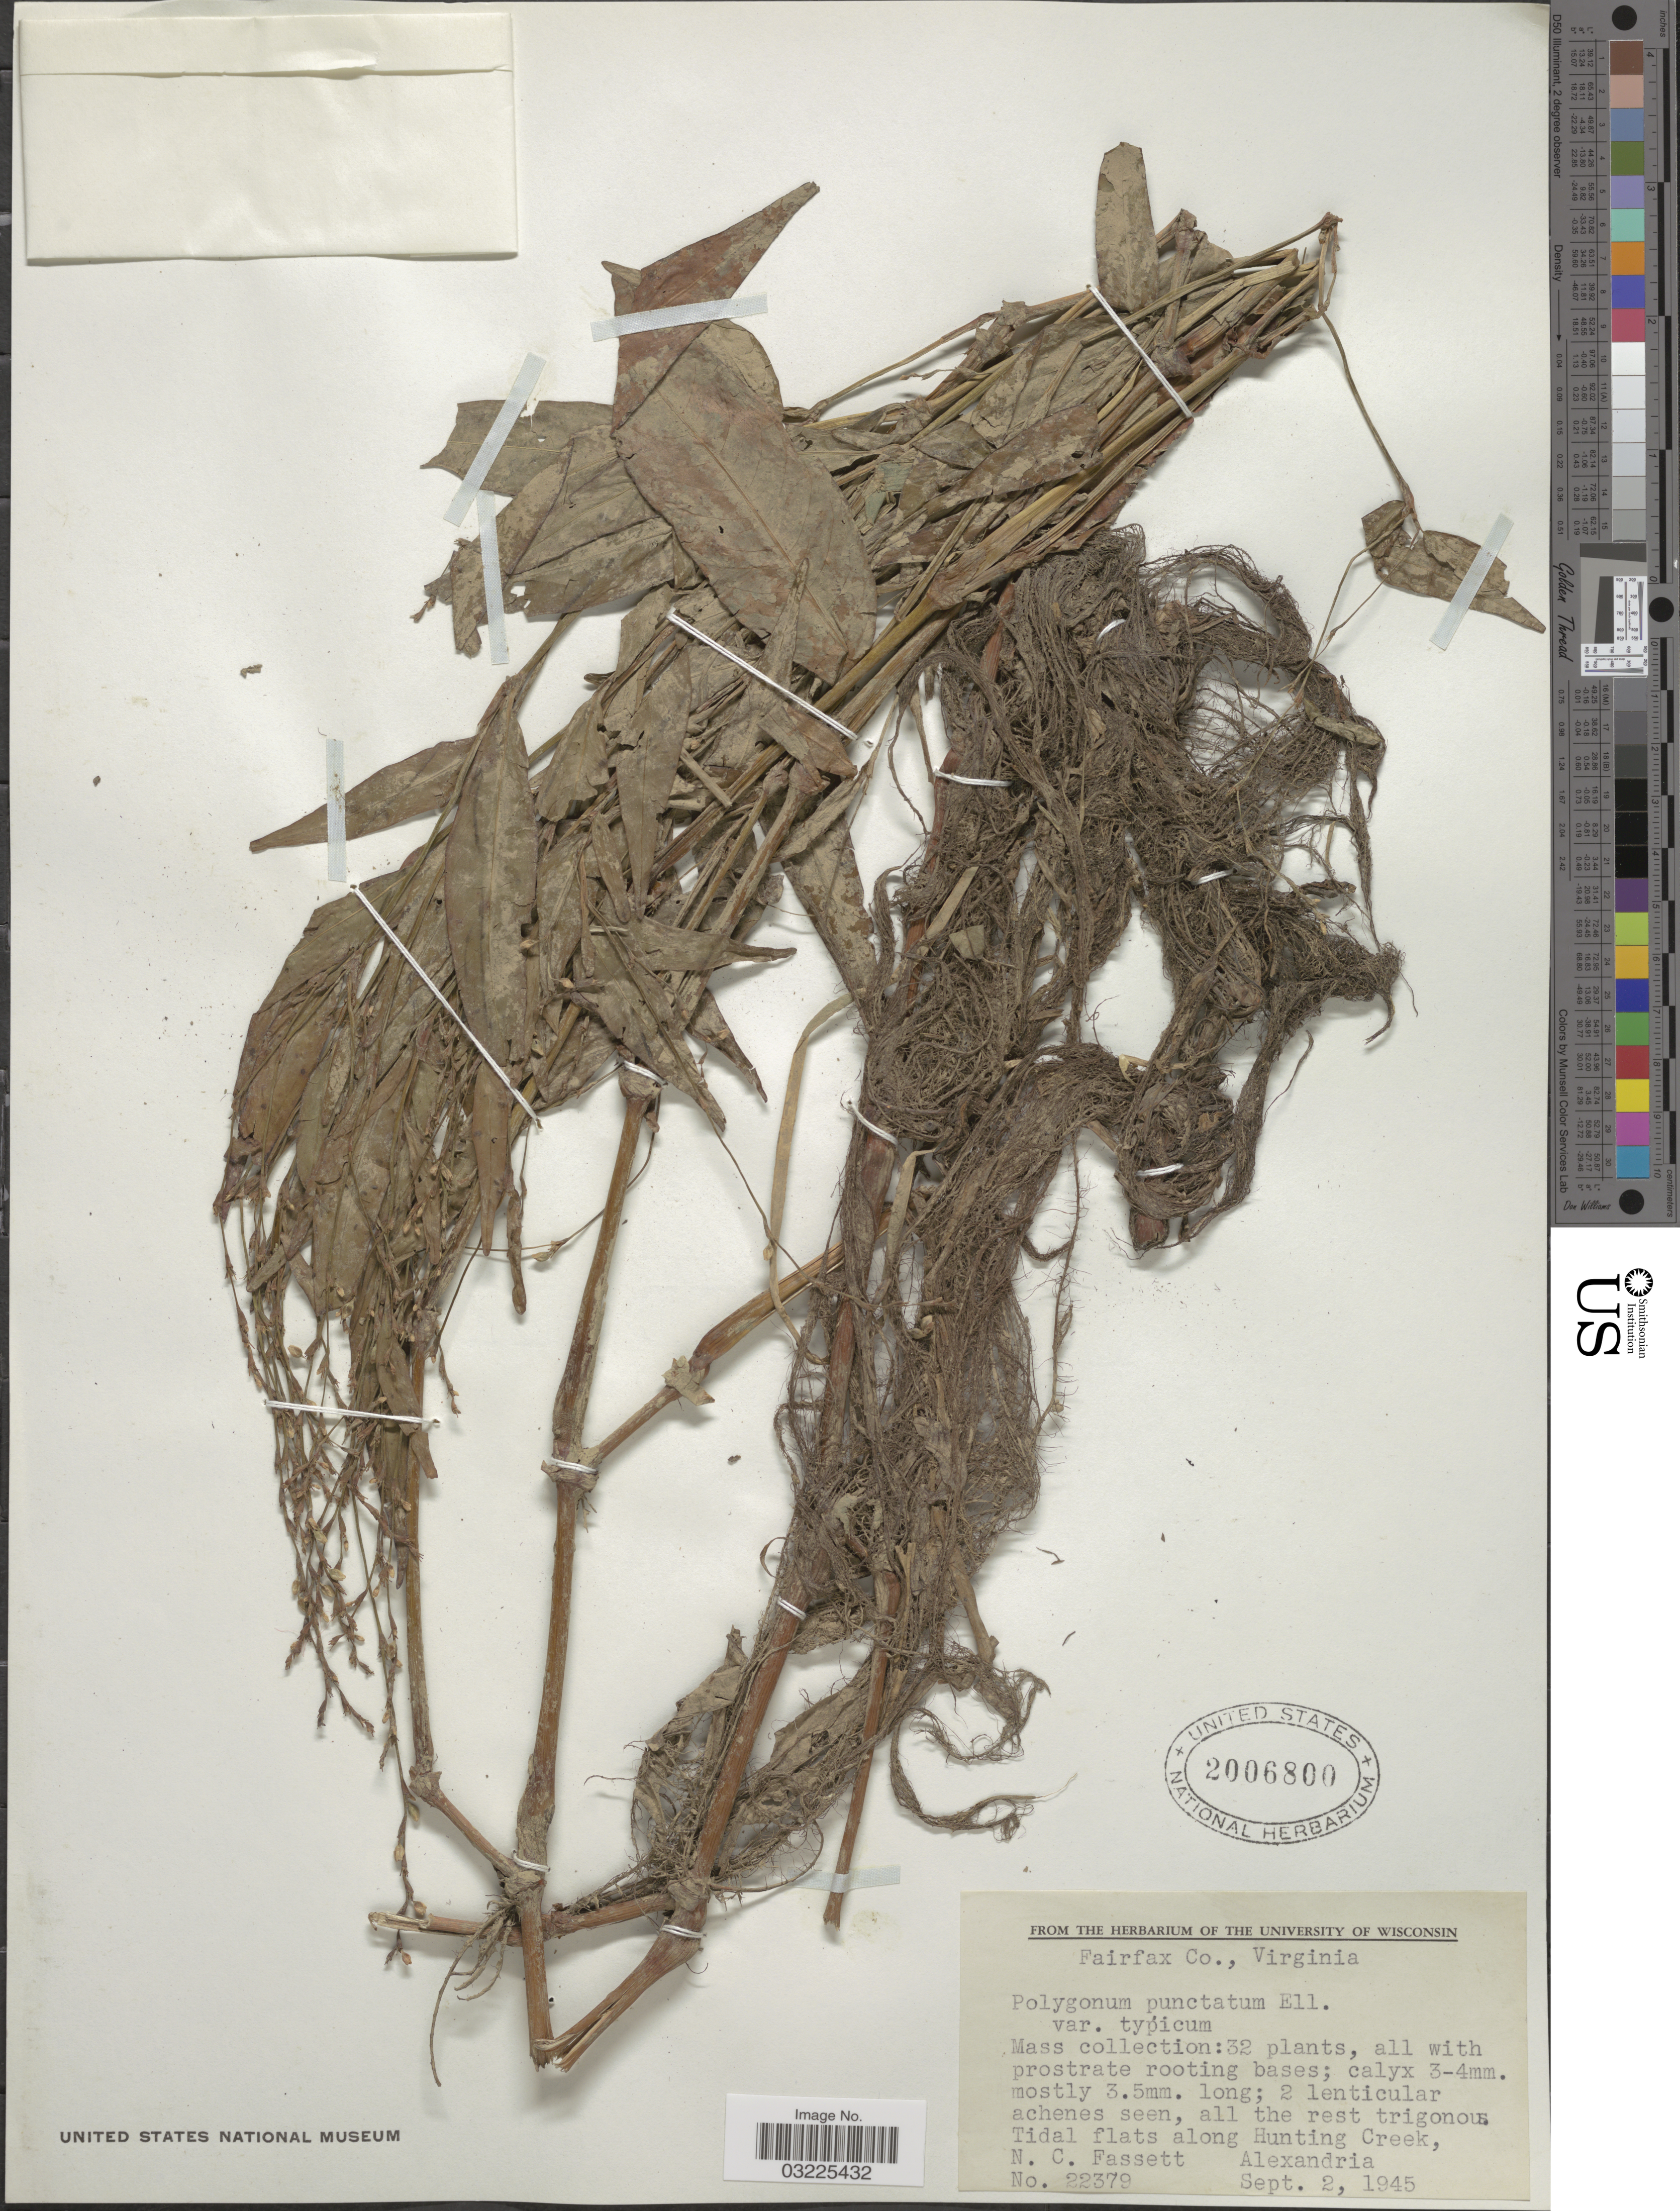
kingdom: Plantae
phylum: Tracheophyta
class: Magnoliopsida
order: Caryophyllales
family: Polygonaceae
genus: Persicaria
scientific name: Persicaria robustior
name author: (Small) E.P. Bicknell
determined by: Atha, D. E.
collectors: N. C. Fassett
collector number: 22379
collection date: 1945-09-02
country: United States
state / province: Virginia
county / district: Fairfax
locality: Fairfax Co. Tidal flats along Hunting Creek, Alexandria.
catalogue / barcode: US 2006800